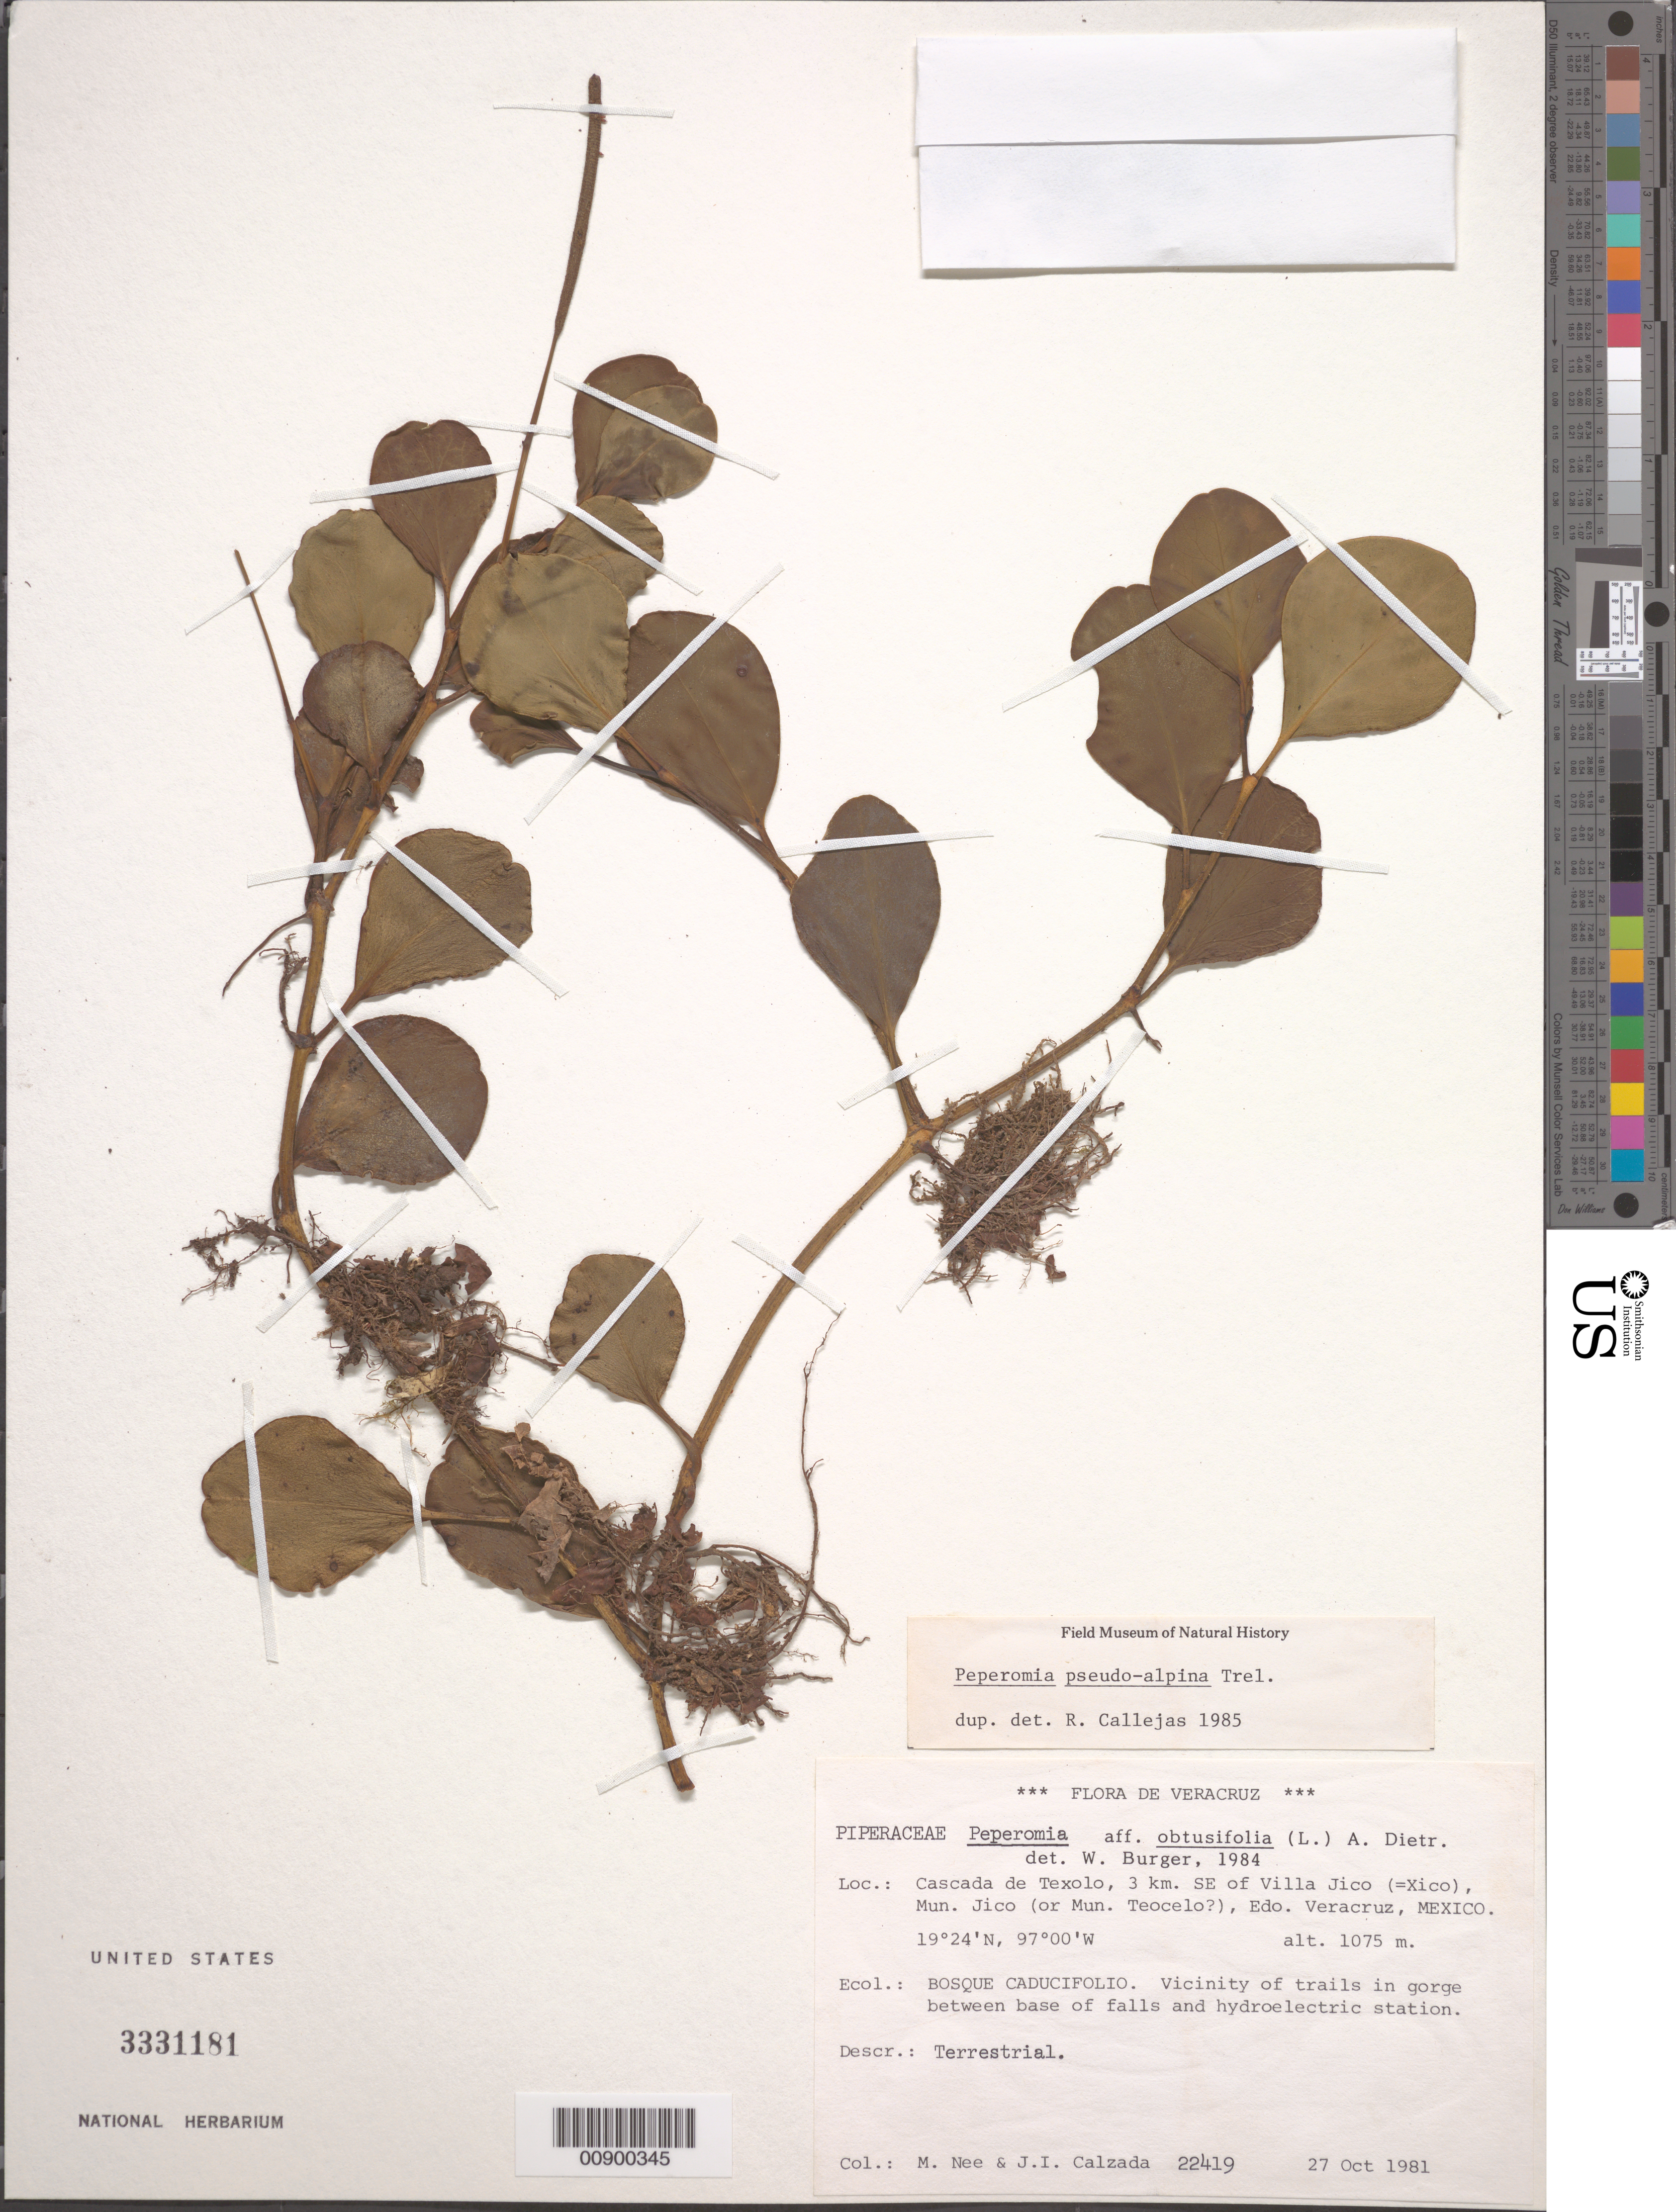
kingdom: Plantae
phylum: Tracheophyta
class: Magnoliopsida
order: Piperales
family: Piperaceae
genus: Peperomia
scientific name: Peperomia pseudoalpina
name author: Trel.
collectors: M. Nee & J. I. Calzada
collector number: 22419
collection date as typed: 27 Oct 1981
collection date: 1981-10-27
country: Mexico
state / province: Veracruz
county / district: Jico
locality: Cascada de Texolo, 3km SE of Villa Jico (=Xico), Mun. Jico (or Mun. Teocelo?), Edo. Veracruz. Vicinity of trails in gorge between base of falls and hydroelectric station.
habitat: Bosque caducifolio. Vicinity of trails in gorge.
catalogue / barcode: US 3331181